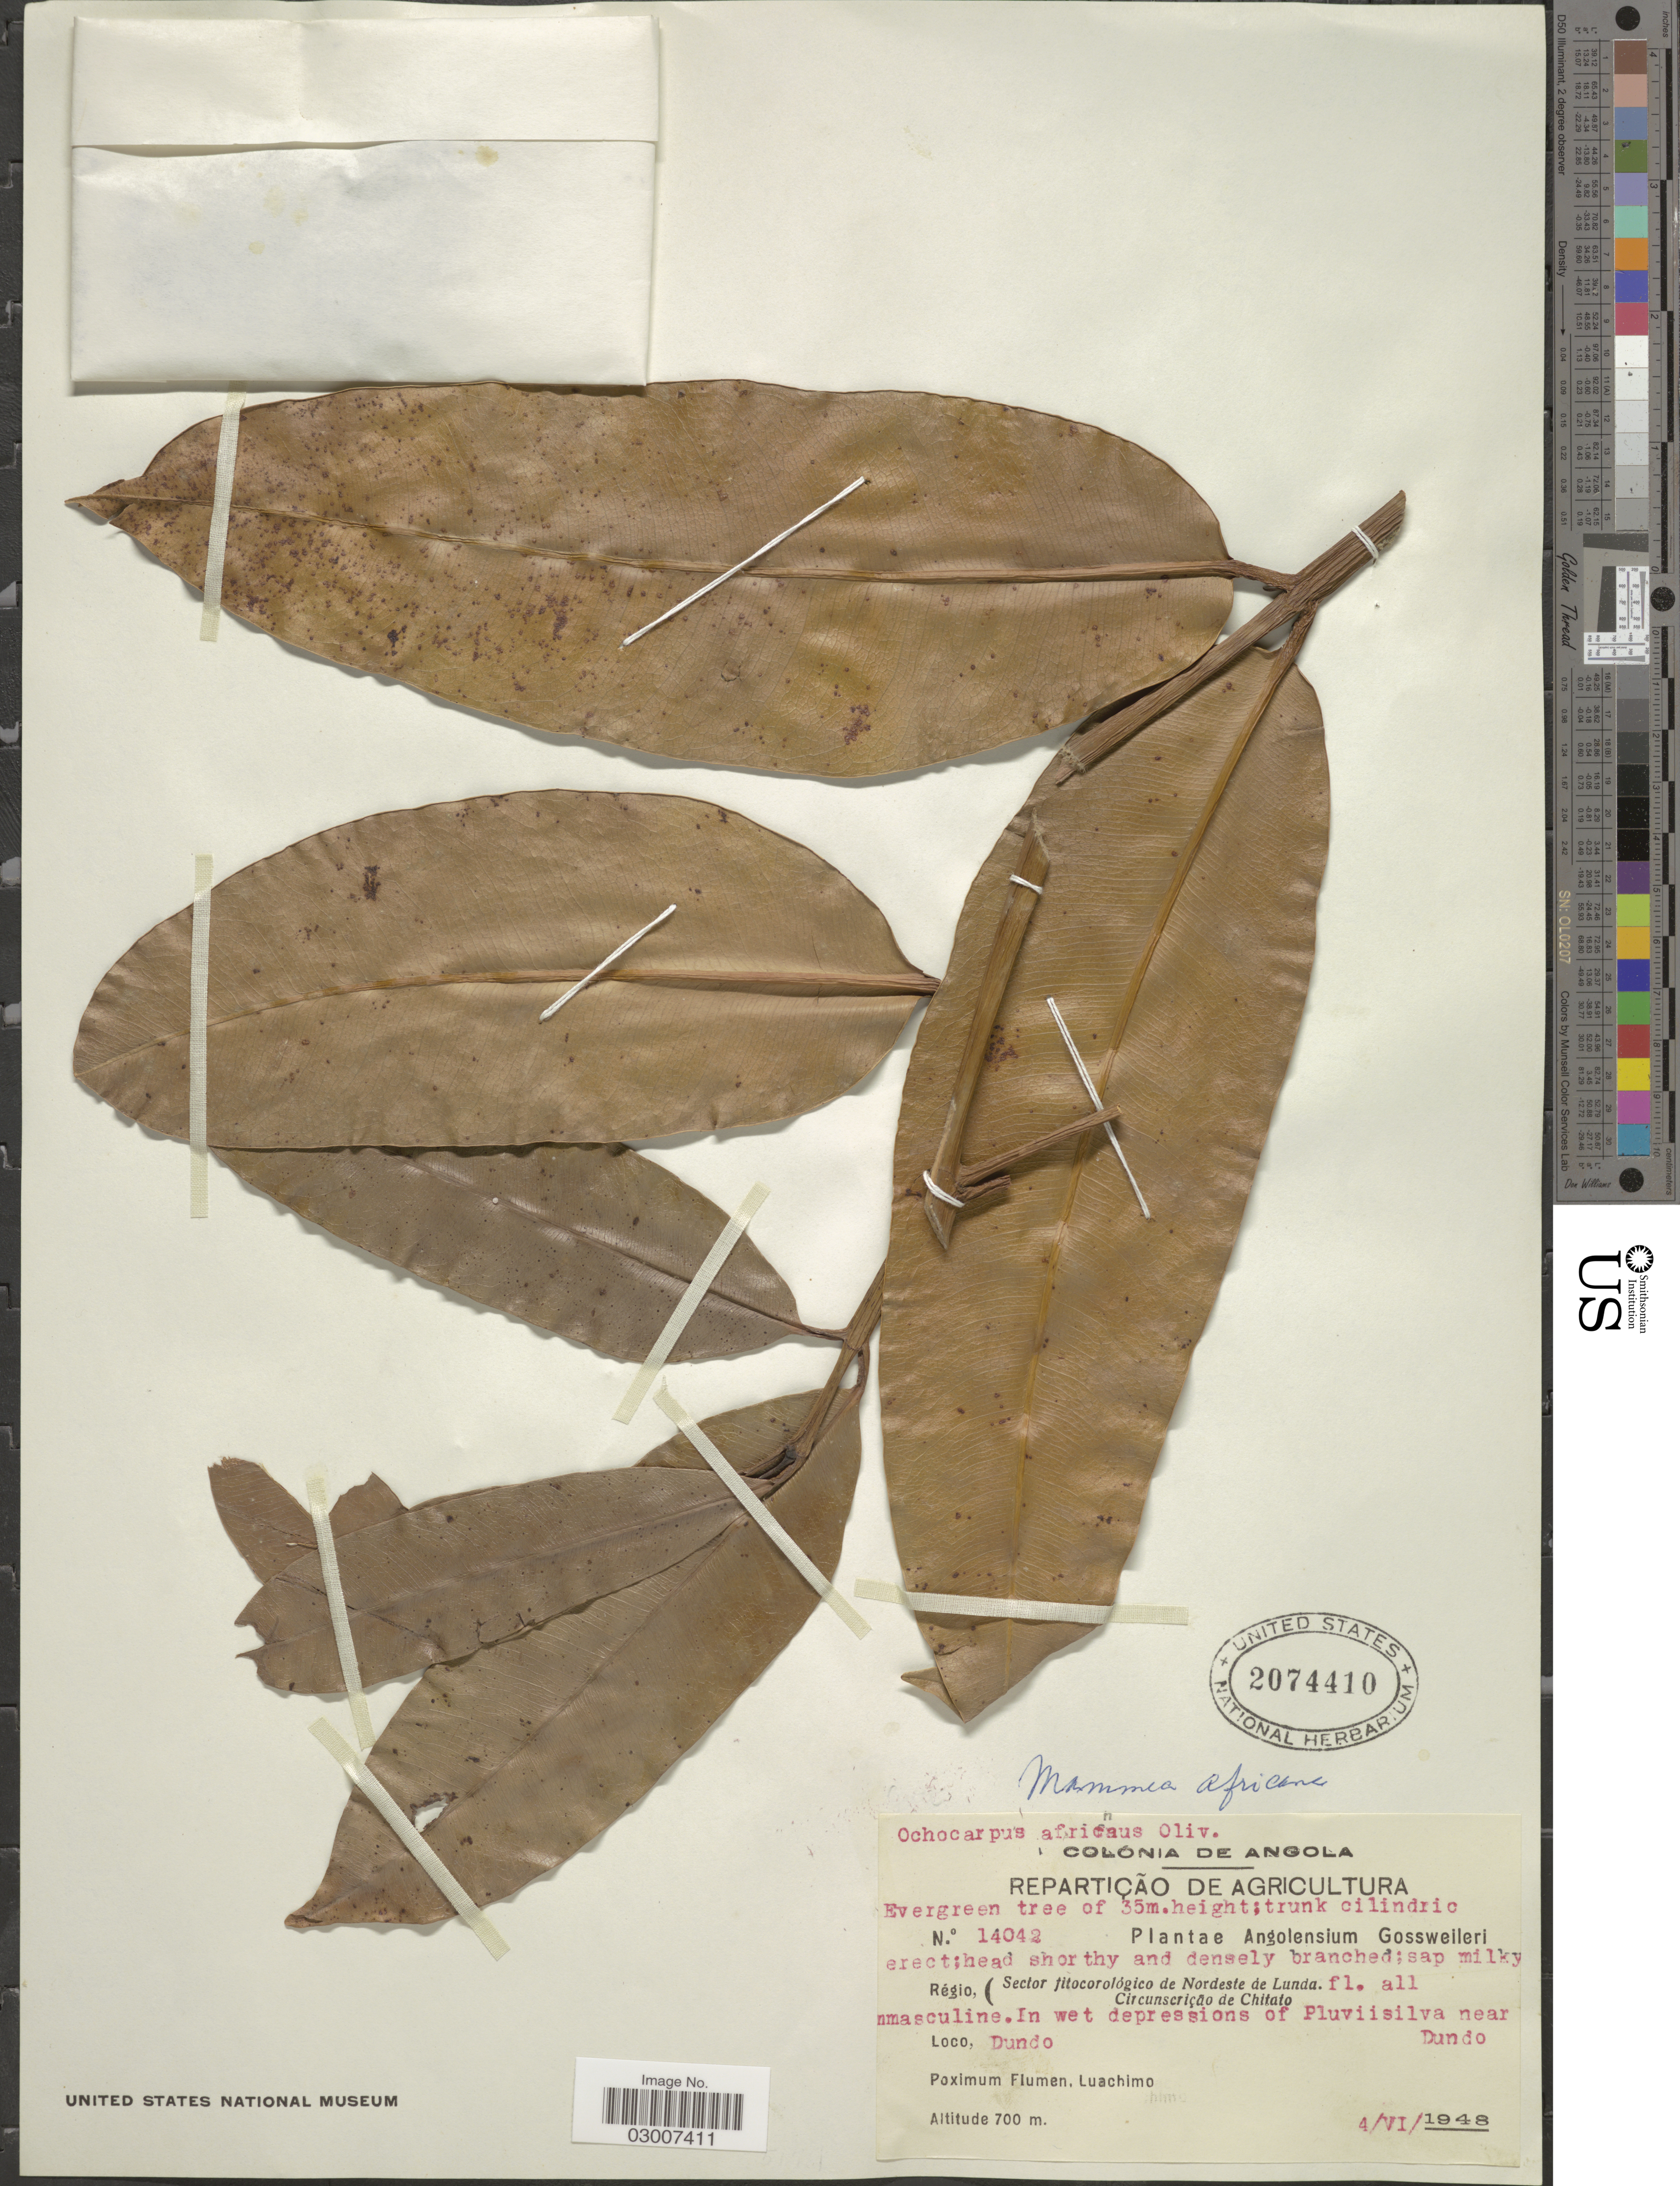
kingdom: Plantae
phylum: Tracheophyta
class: Magnoliopsida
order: Malpighiales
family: Calophyllaceae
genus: Mammea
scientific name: Mammea africana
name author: Sabine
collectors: -. Gossweiler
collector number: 14042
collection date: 1948-06-04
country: Angola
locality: Régio, (Sector fitocorológico de Nordeste de Lunda Circunscrição de Chitato). In wet depressions of Pluviisilva near Dundo. Dundo. Luachimo.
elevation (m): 700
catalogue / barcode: US 2074410